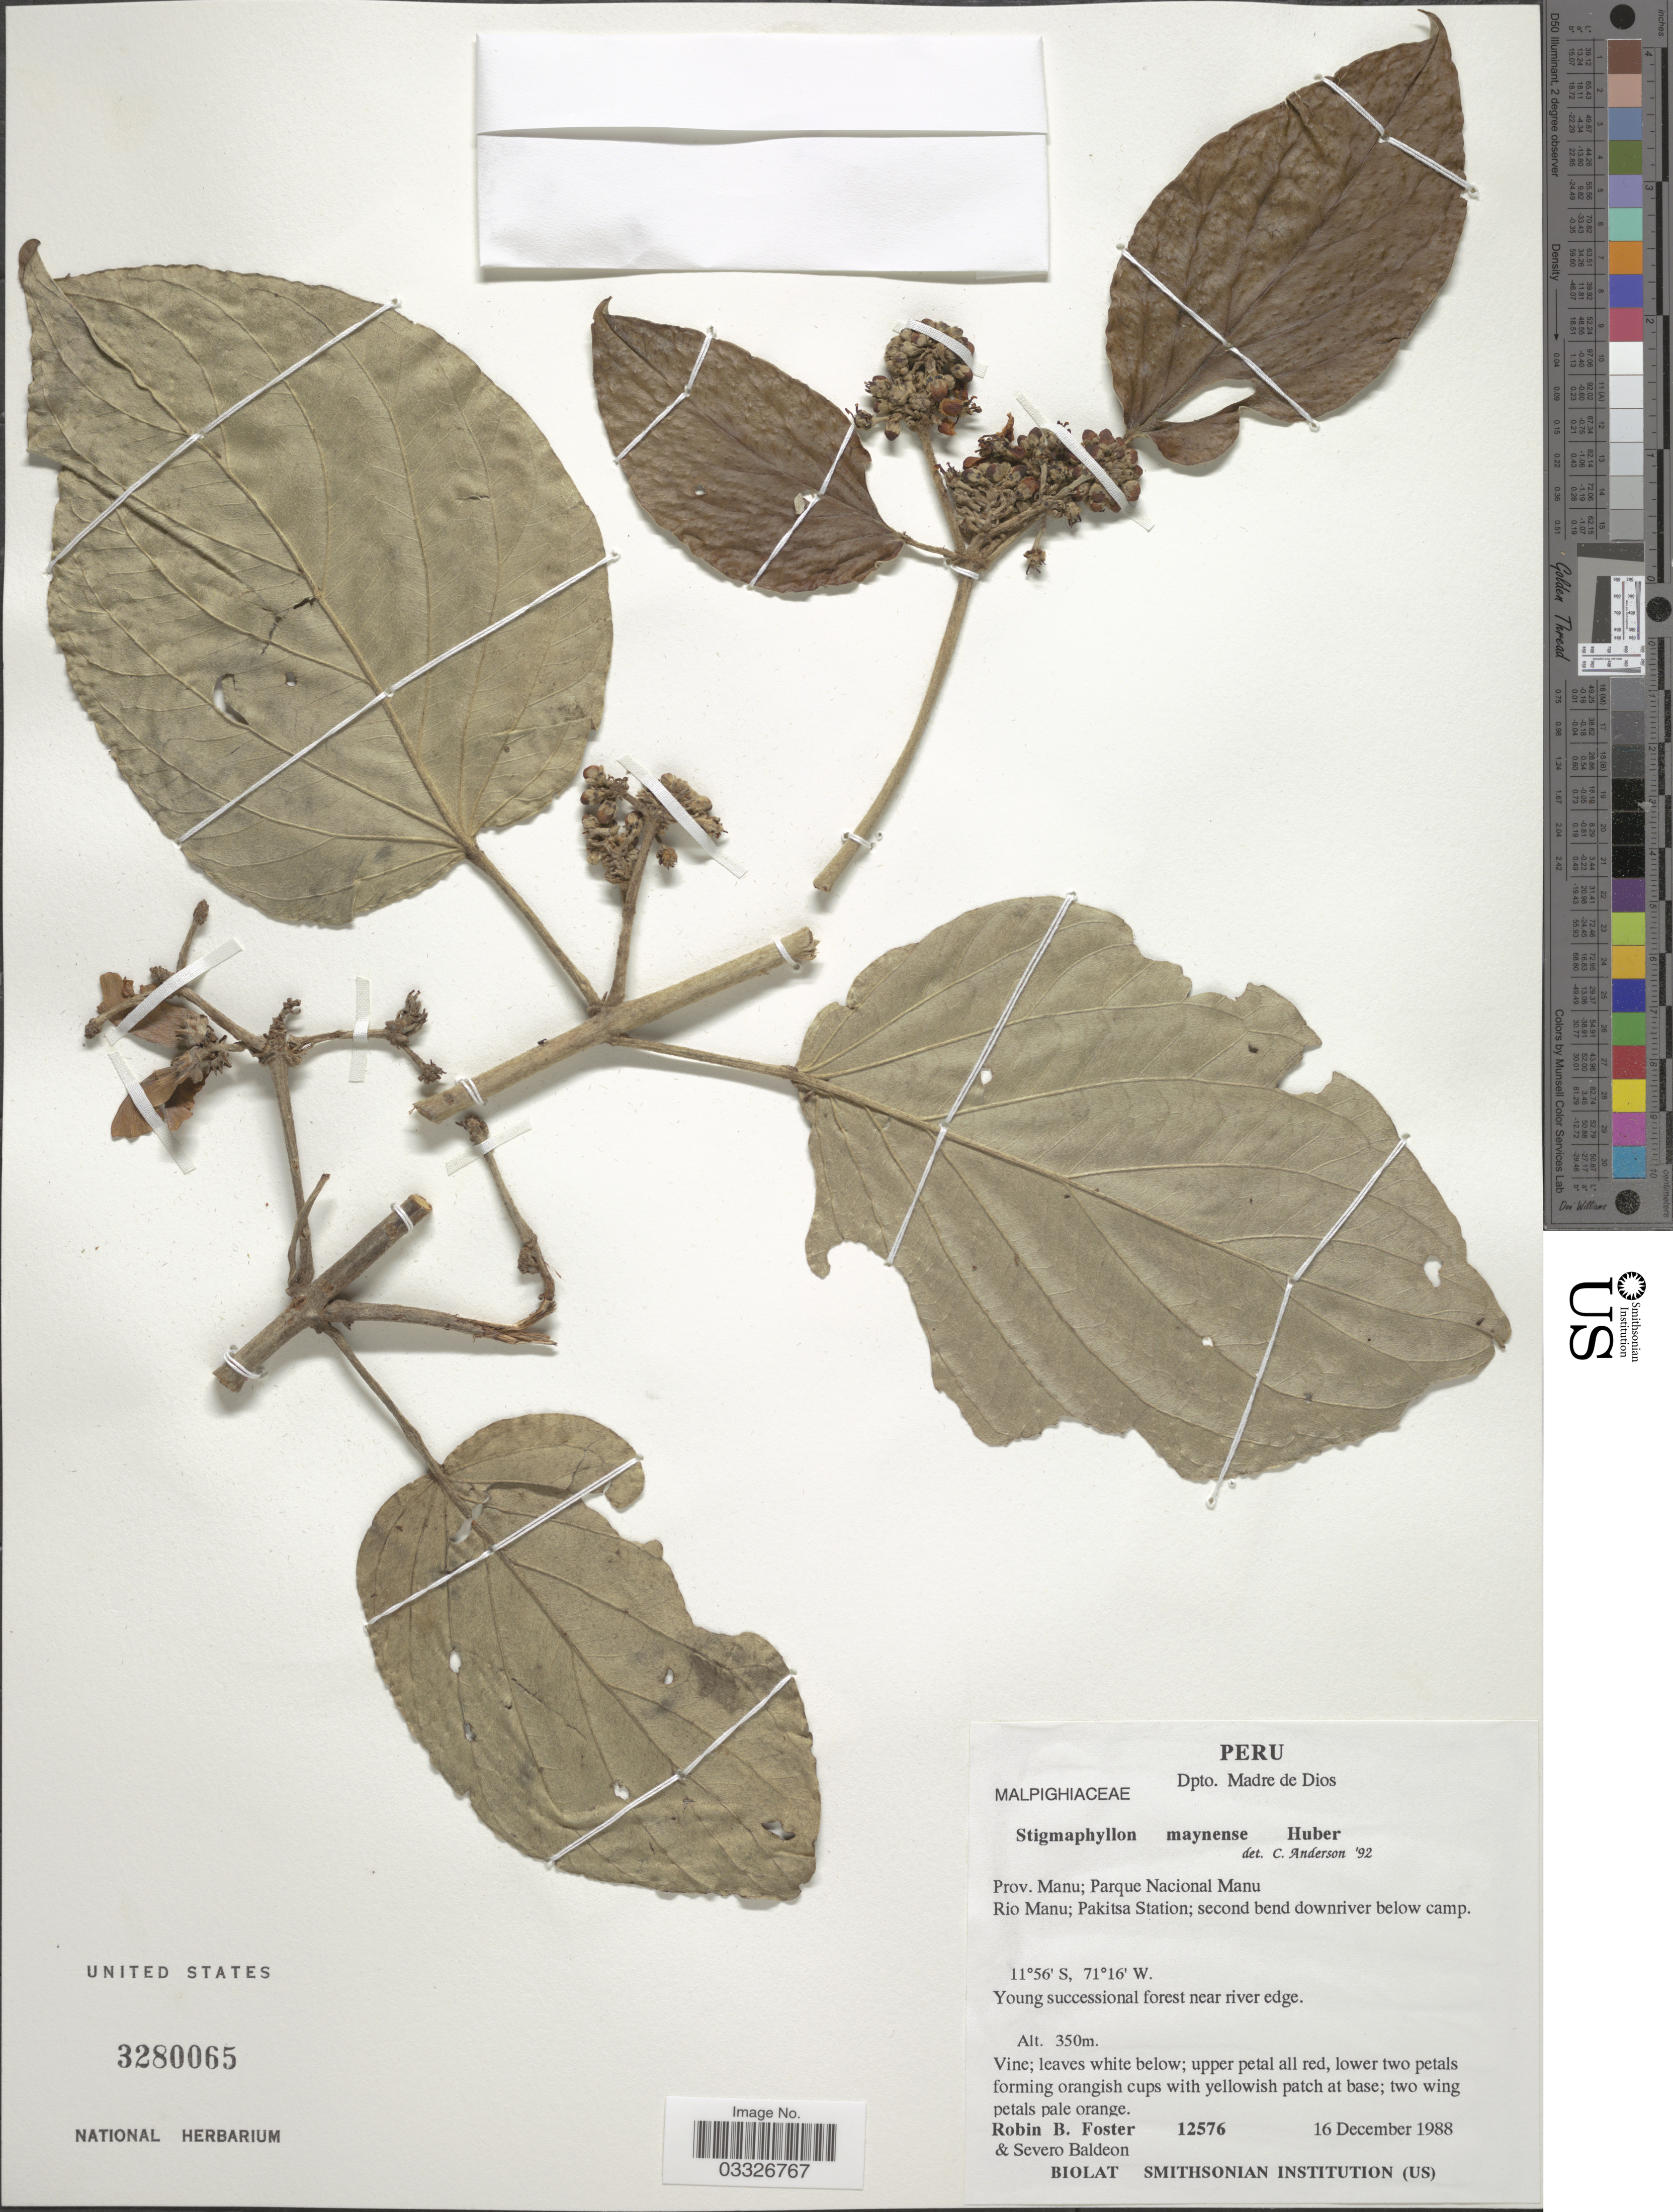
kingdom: Plantae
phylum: Tracheophyta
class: Magnoliopsida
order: Malpighiales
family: Malpighiaceae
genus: Stigmaphyllon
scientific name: Stigmaphyllon maynense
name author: Huber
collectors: R. B. Foster & S. Baldeon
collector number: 12576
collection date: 1988-12-16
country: Peru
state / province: Madre de Dios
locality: Dpto. Madre de Dios. Prov. Manu; Parque Nacional Manu. Rio Manu; Pakista Station; second bend downriver below camp. Young successional forest near river edge.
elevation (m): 350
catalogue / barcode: US 3280065